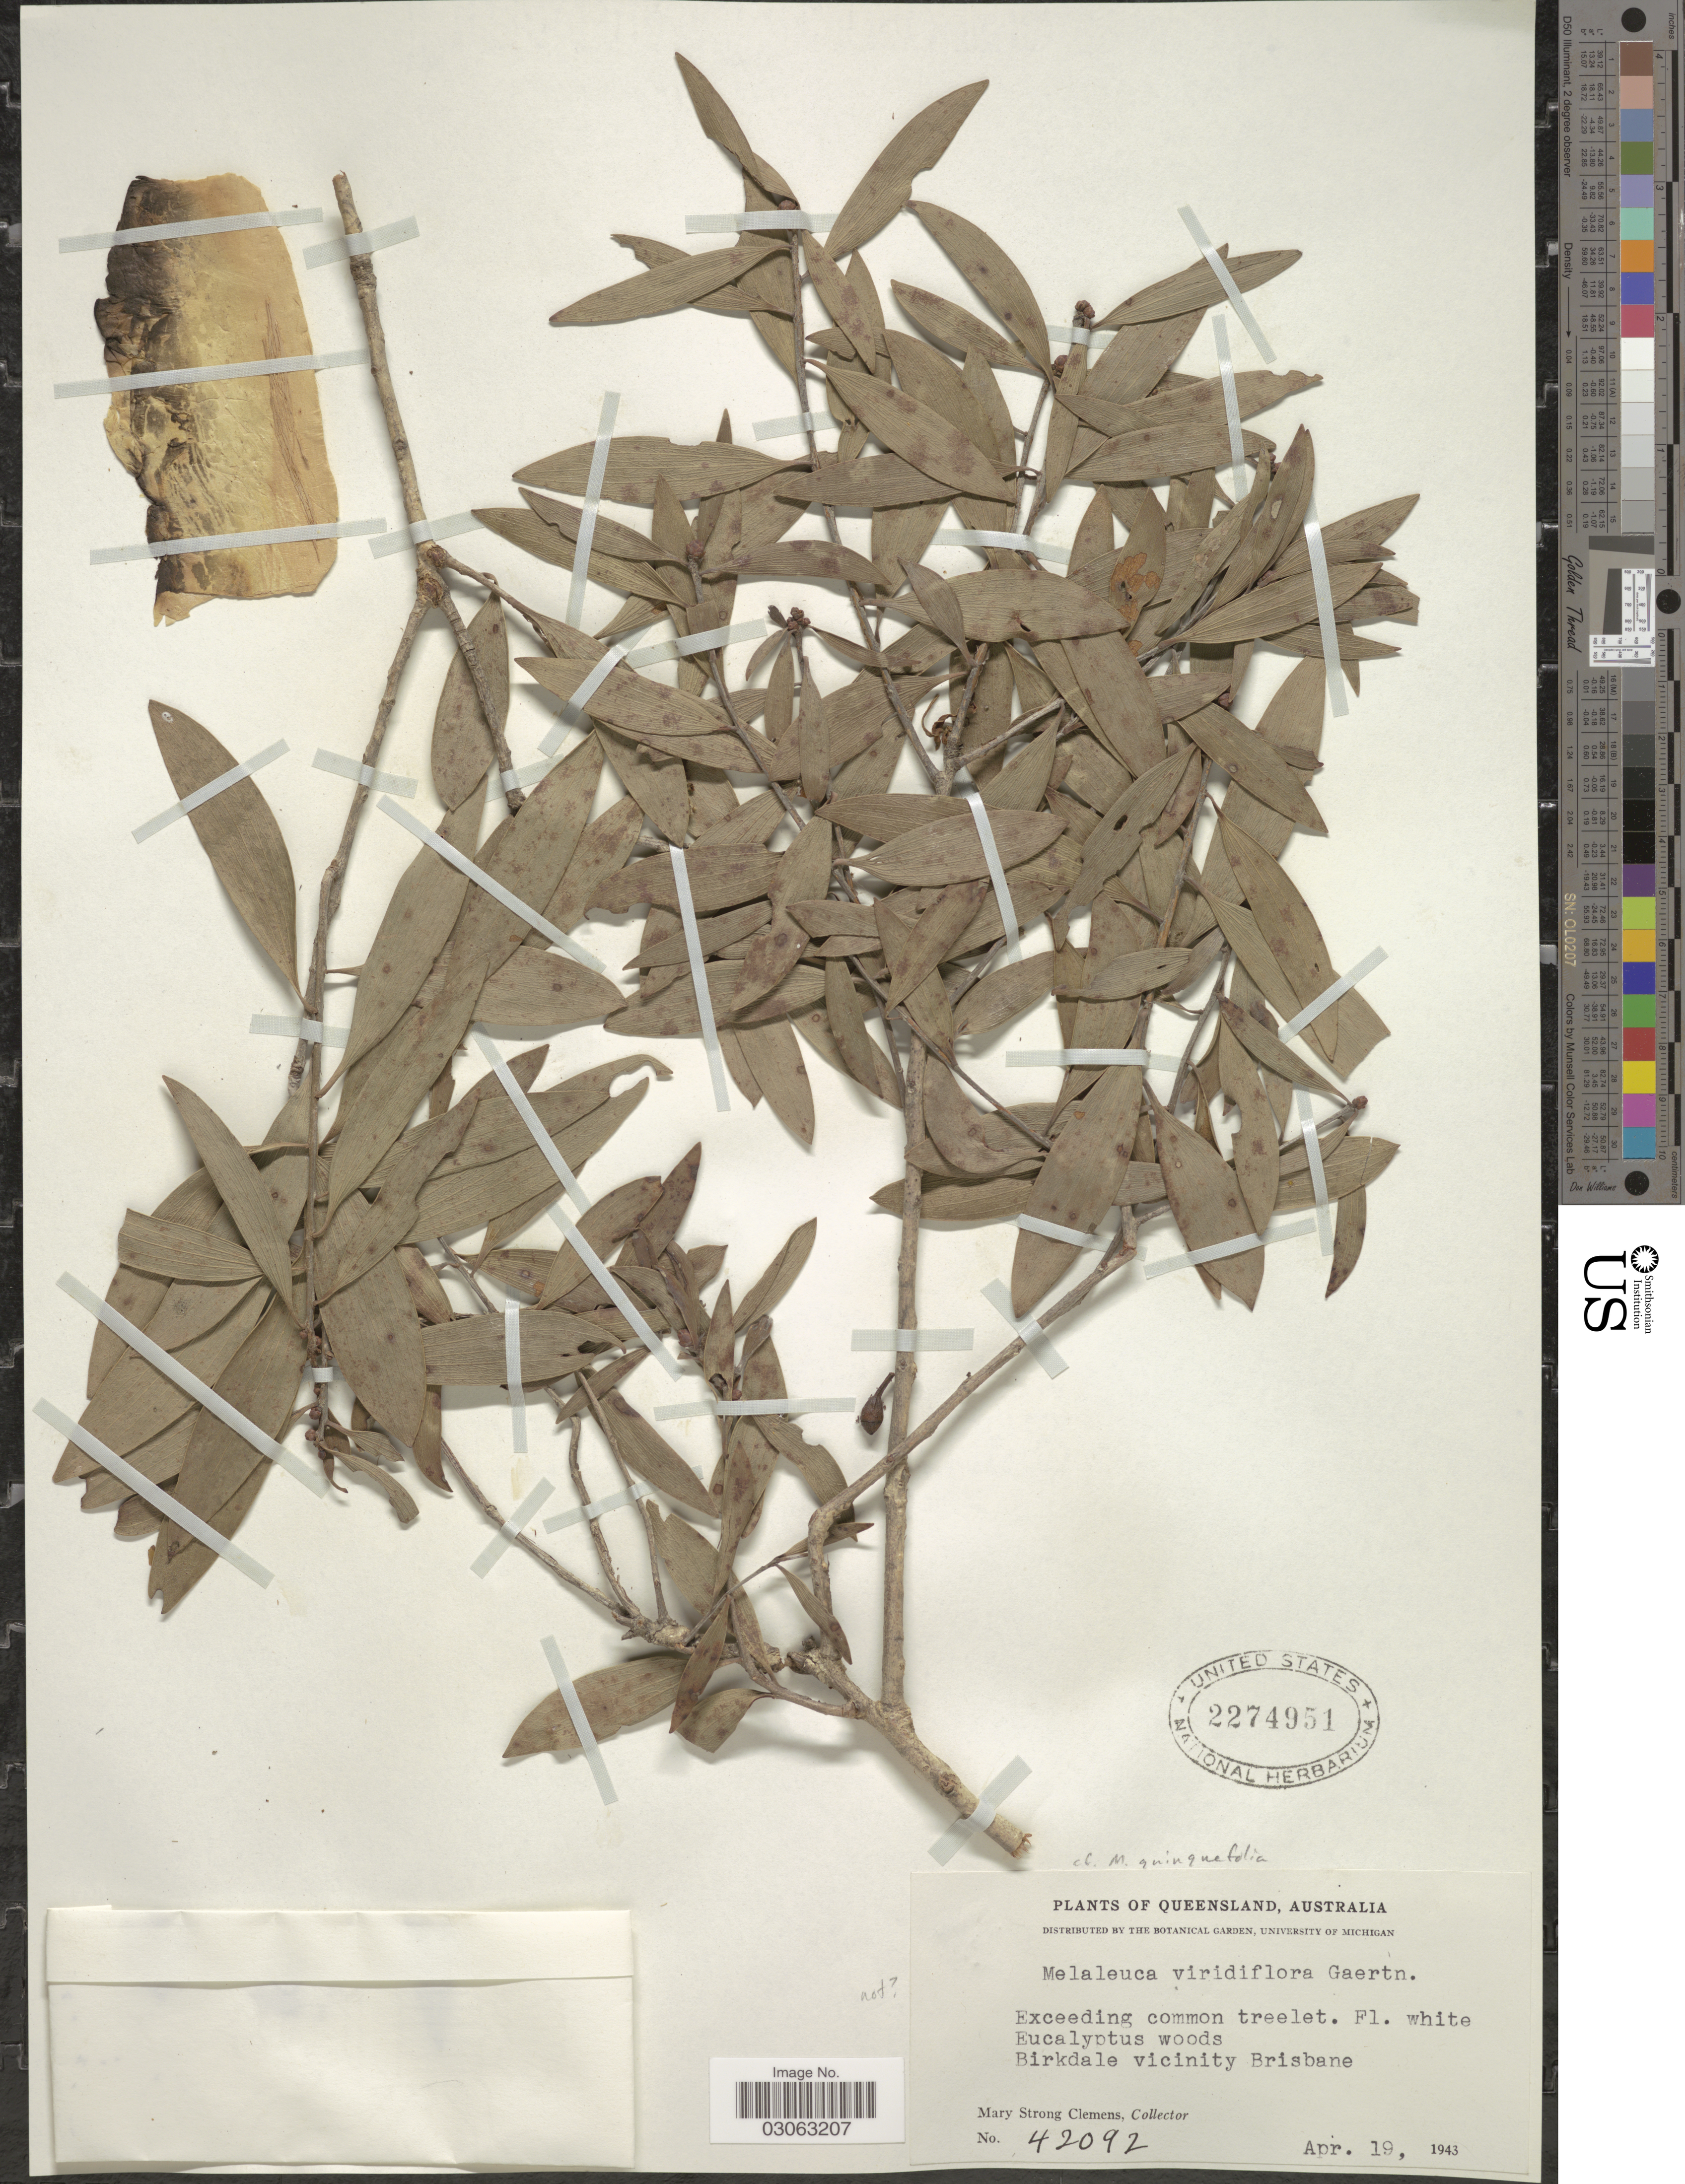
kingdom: Plantae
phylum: Tracheophyta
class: Magnoliopsida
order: Myrtales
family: Myrtaceae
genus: Melaleuca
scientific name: Melaleuca quinquenervia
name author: (Cav.) S.T. Blake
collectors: M. S. Clemens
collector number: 42092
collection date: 1943-04-19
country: Australia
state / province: Queensland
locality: Birkdale vicinity Brisbane.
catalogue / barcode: US 2274951